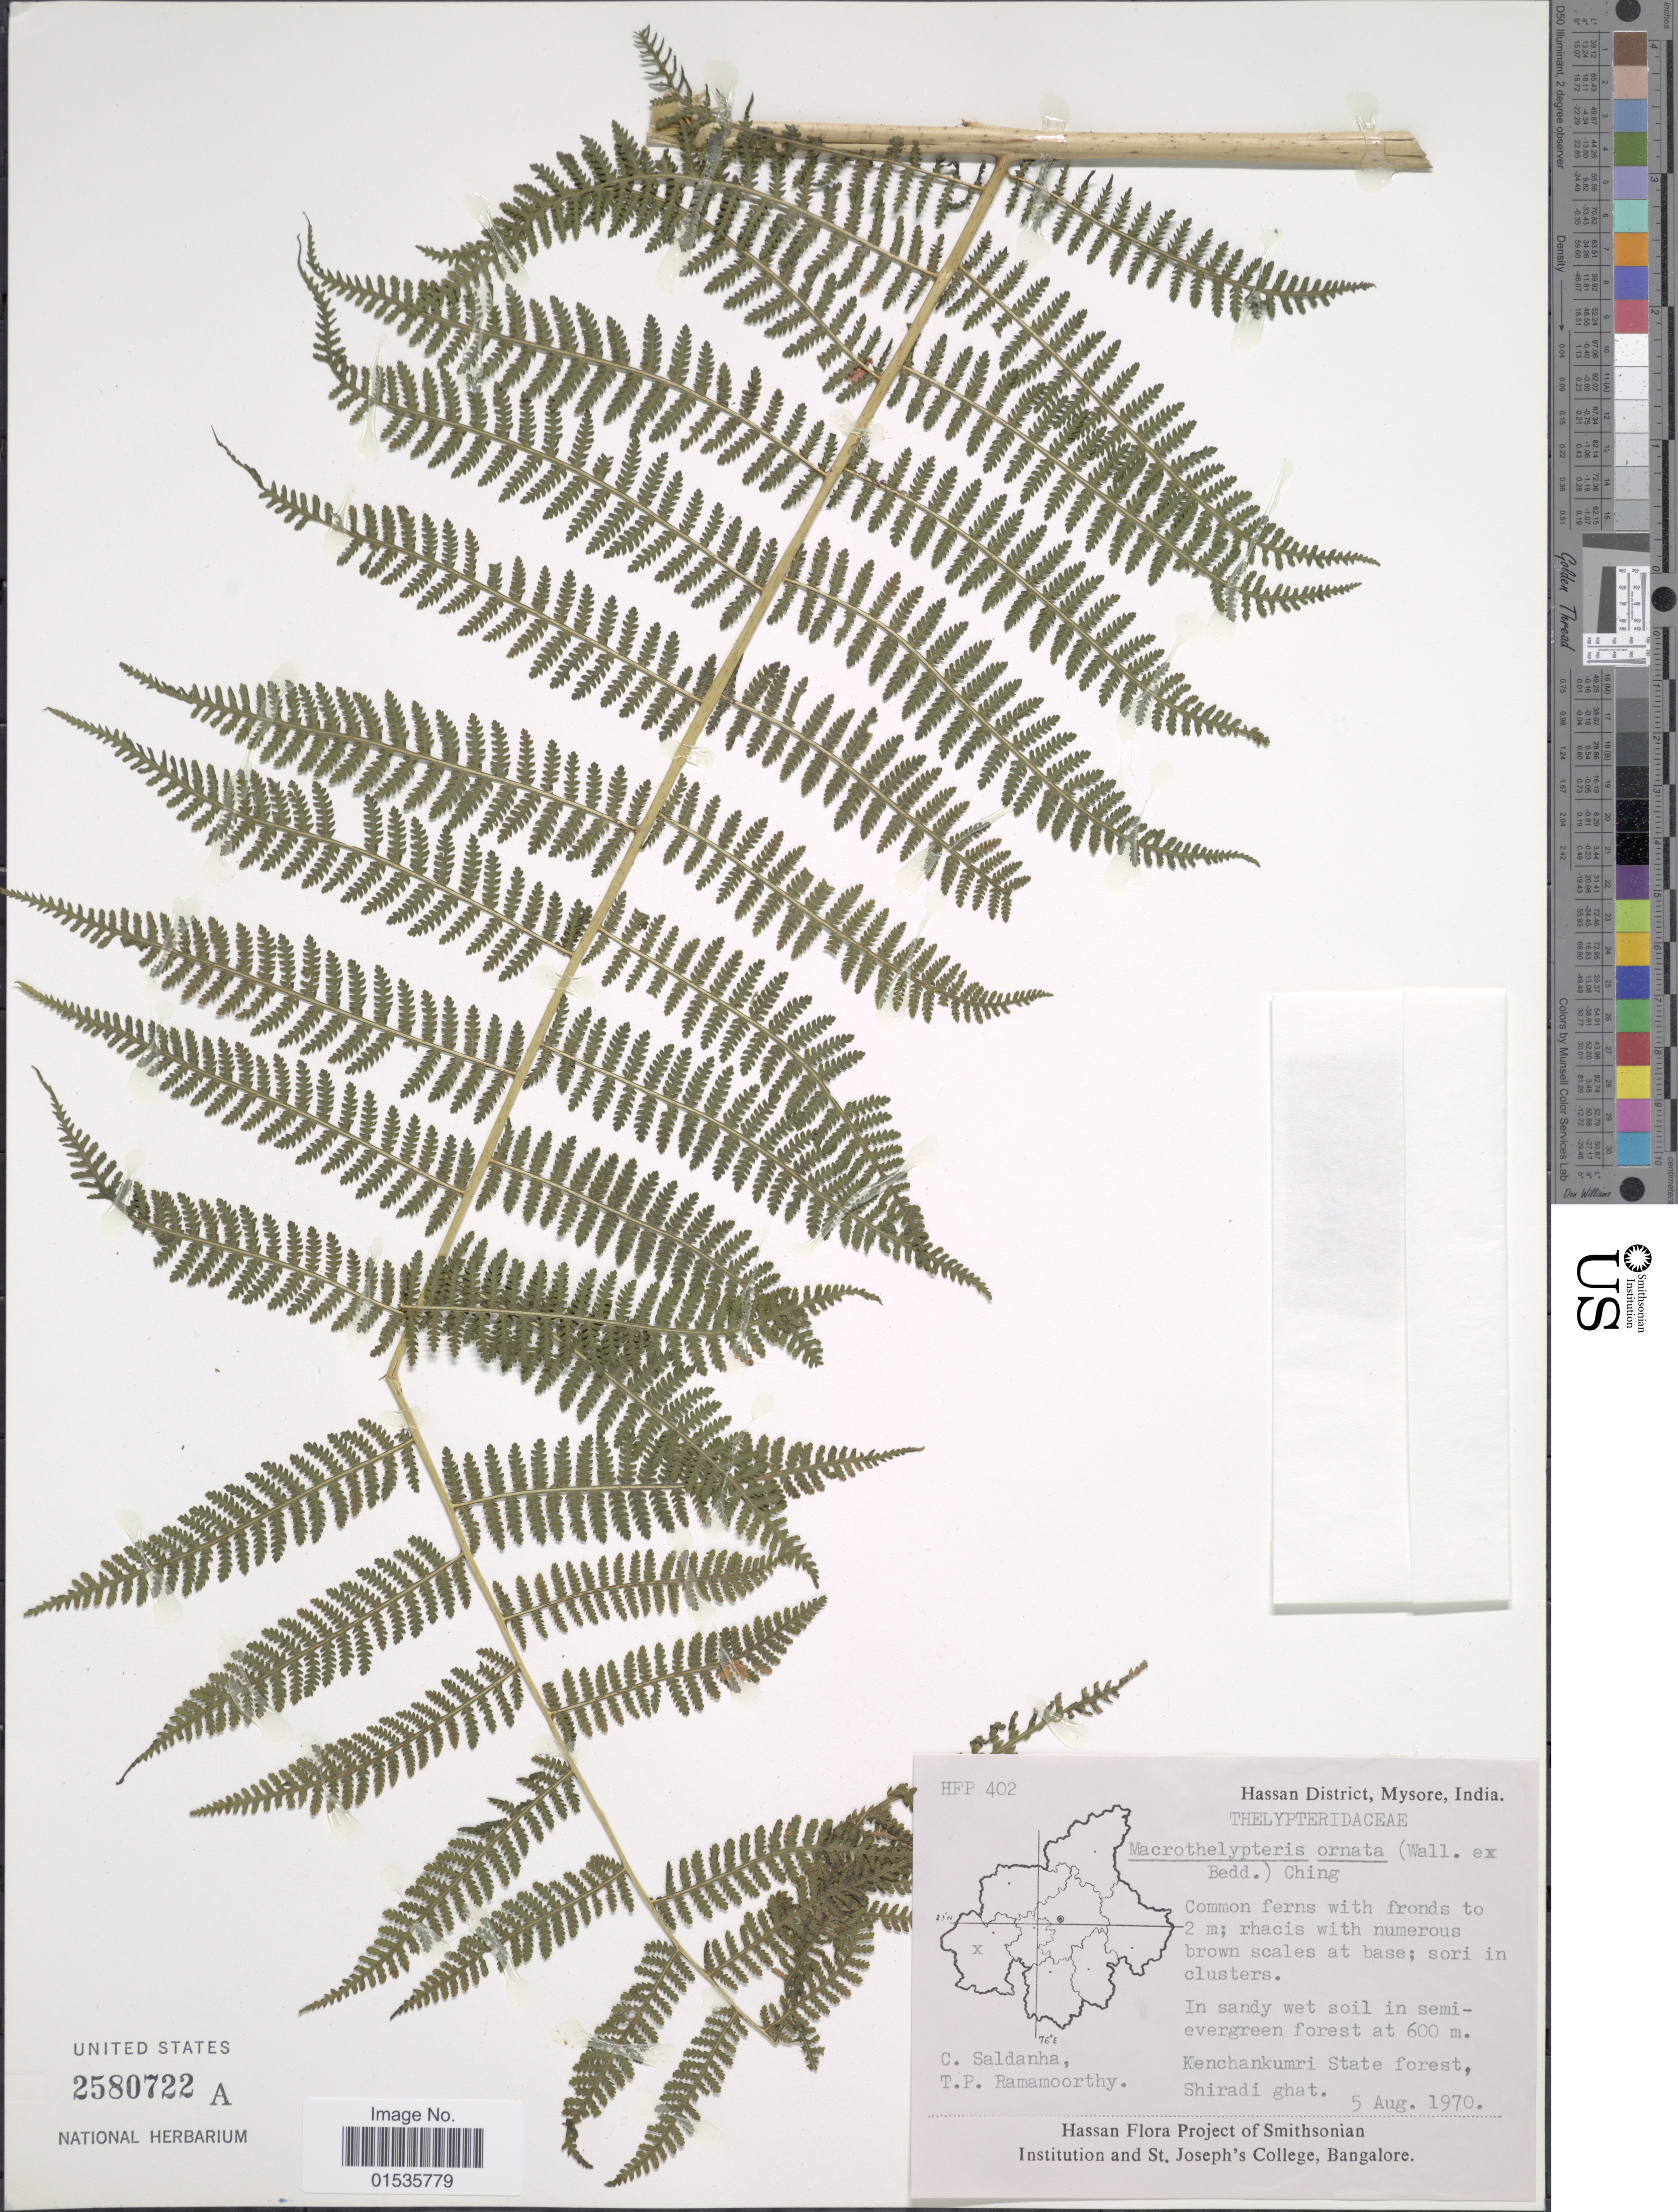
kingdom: Plantae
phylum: Tracheophyta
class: Polypodiopsida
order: Polypodiales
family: Thelypteridaceae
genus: Macrothelypteris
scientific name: Macrothelypteris ornata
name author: (Wall. ex Bedd.) Ching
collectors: C. Saldanha & T. P. Ramamoorthy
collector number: HFP402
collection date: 1970-08-05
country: India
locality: Hassan District. Mysore, India, Kechankumri State forest, shiradi ghat.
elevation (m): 600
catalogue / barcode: US 2580722A